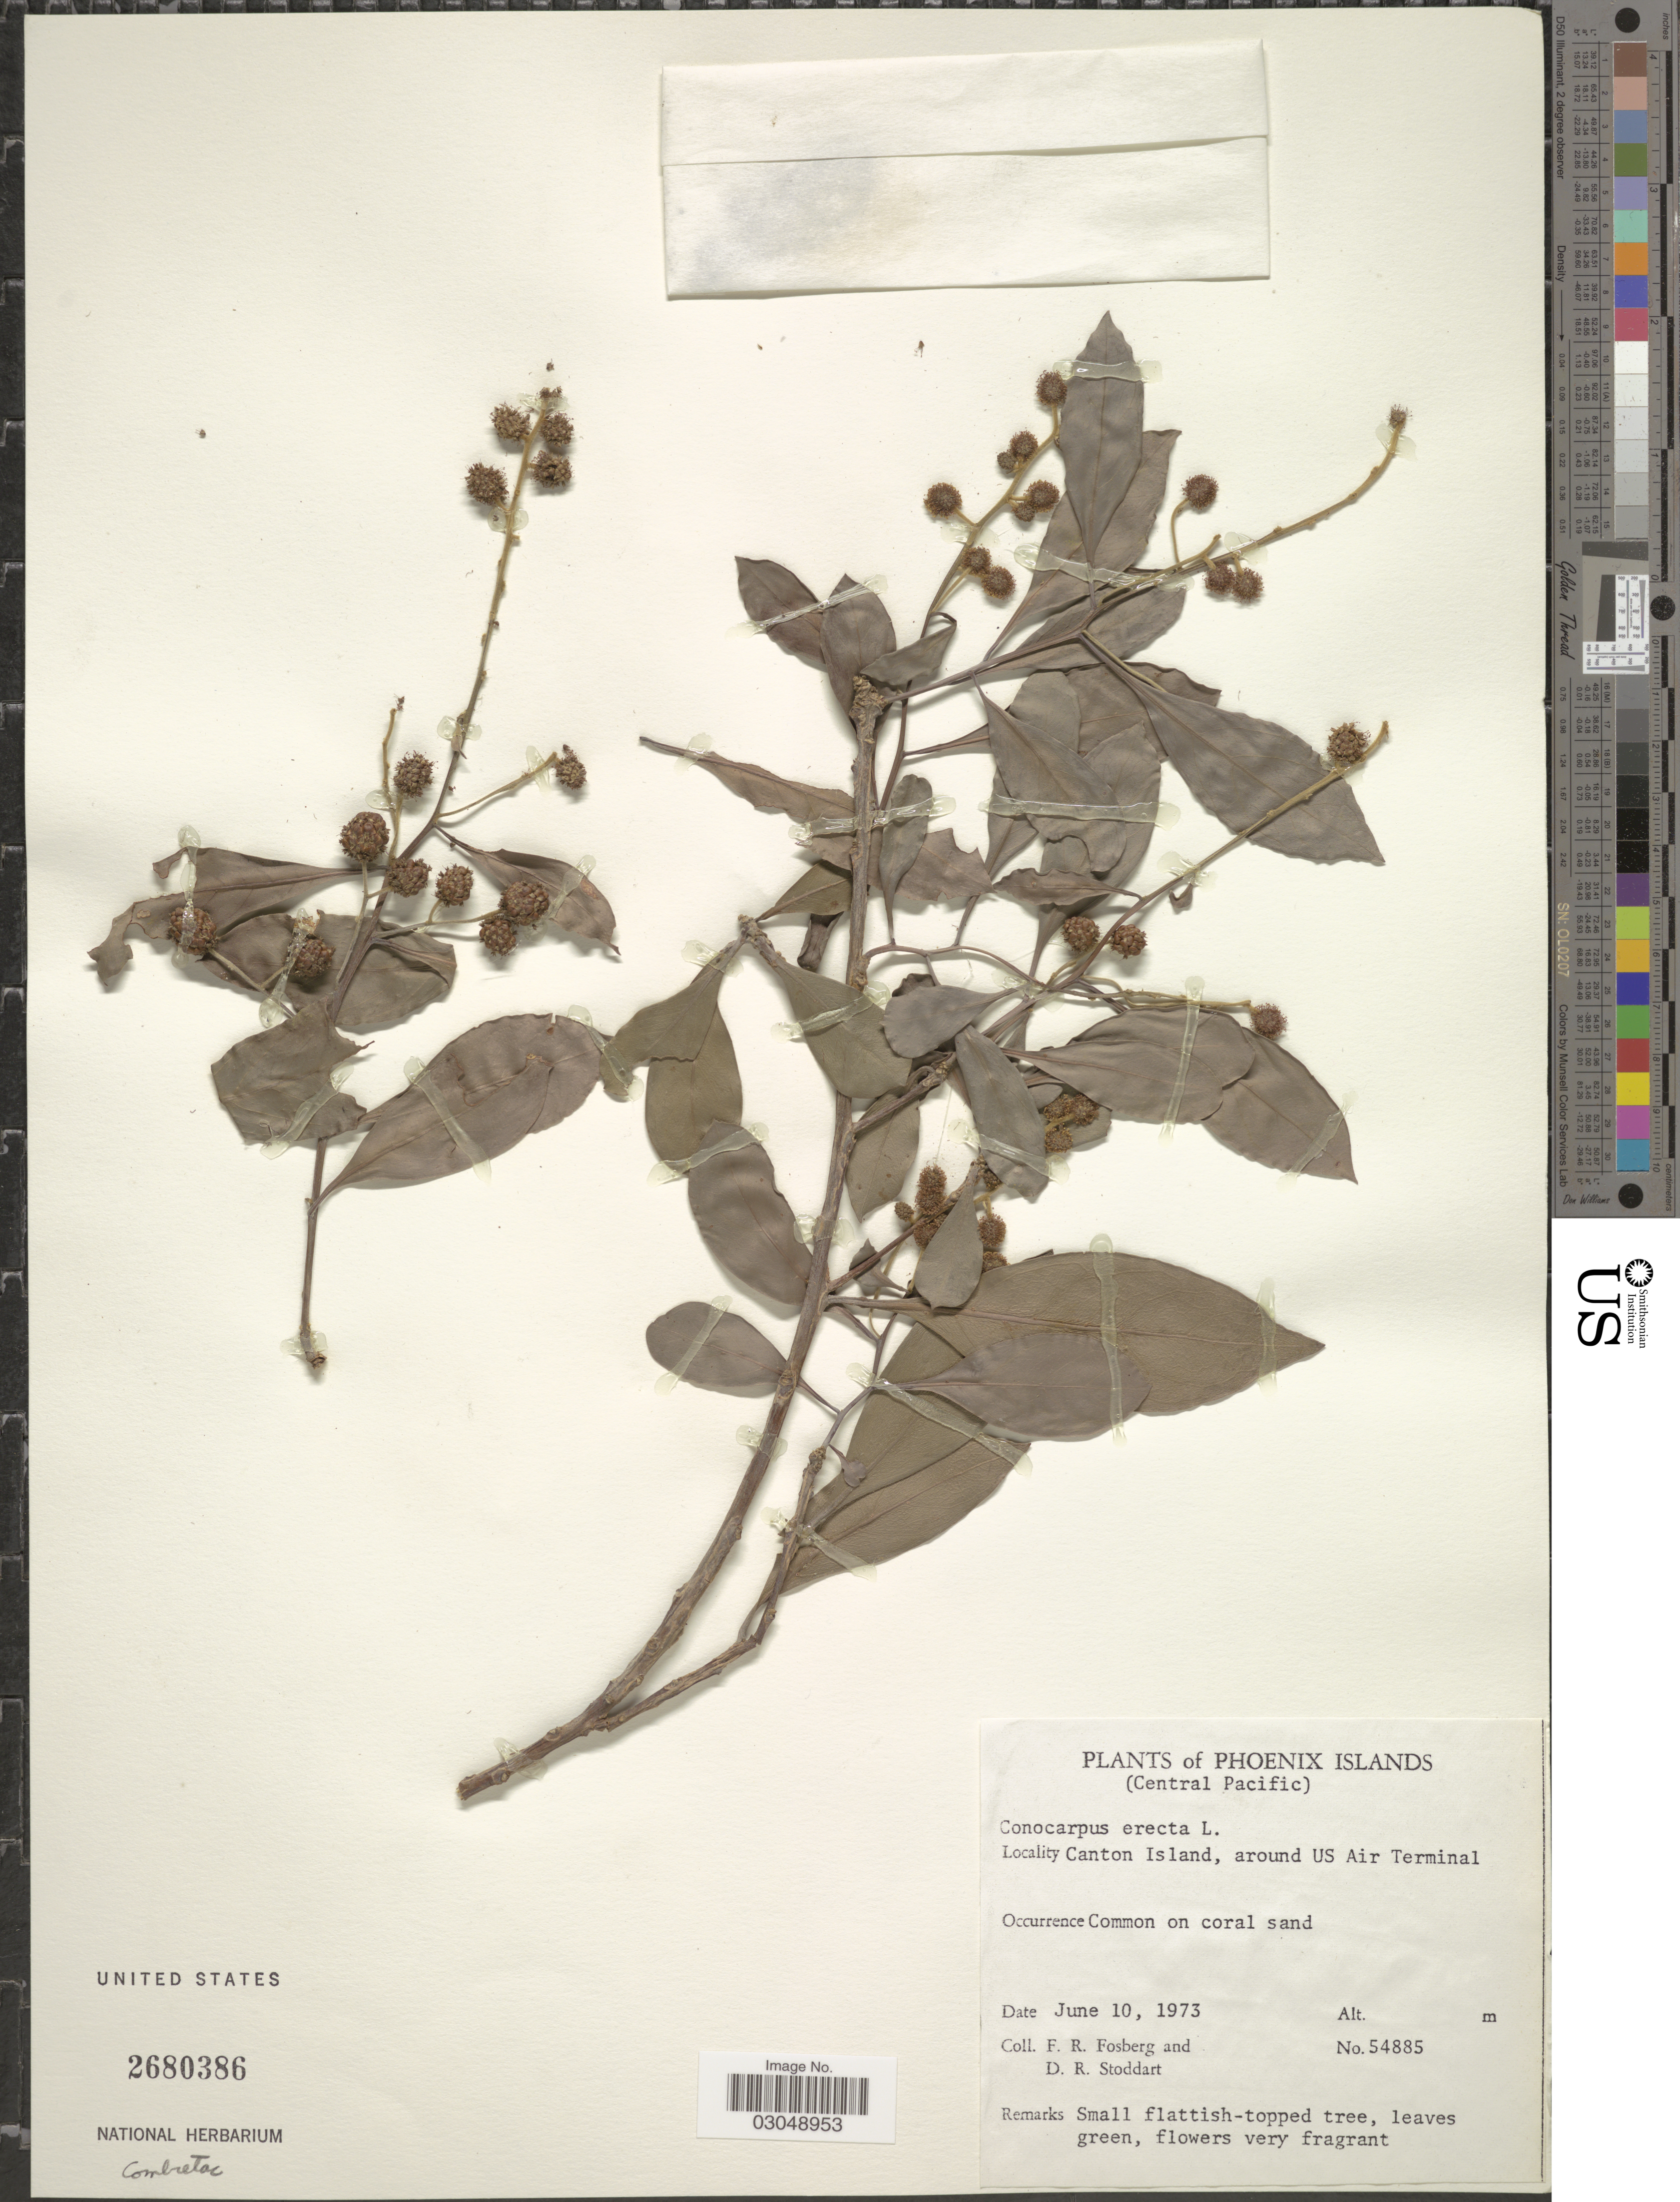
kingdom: Plantae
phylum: Tracheophyta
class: Magnoliopsida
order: Myrtales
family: Combretaceae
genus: Conocarpus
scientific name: Conocarpus erectus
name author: L.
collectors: F. R. Fosberg & D. R. Stoddart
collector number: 54885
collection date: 1973-06-10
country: Kiribati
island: Kanton [Canton] Atoll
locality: Phoenix Islands. (Central Pacific). Canton Island, around US Air Terminal.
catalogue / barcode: US 2680386